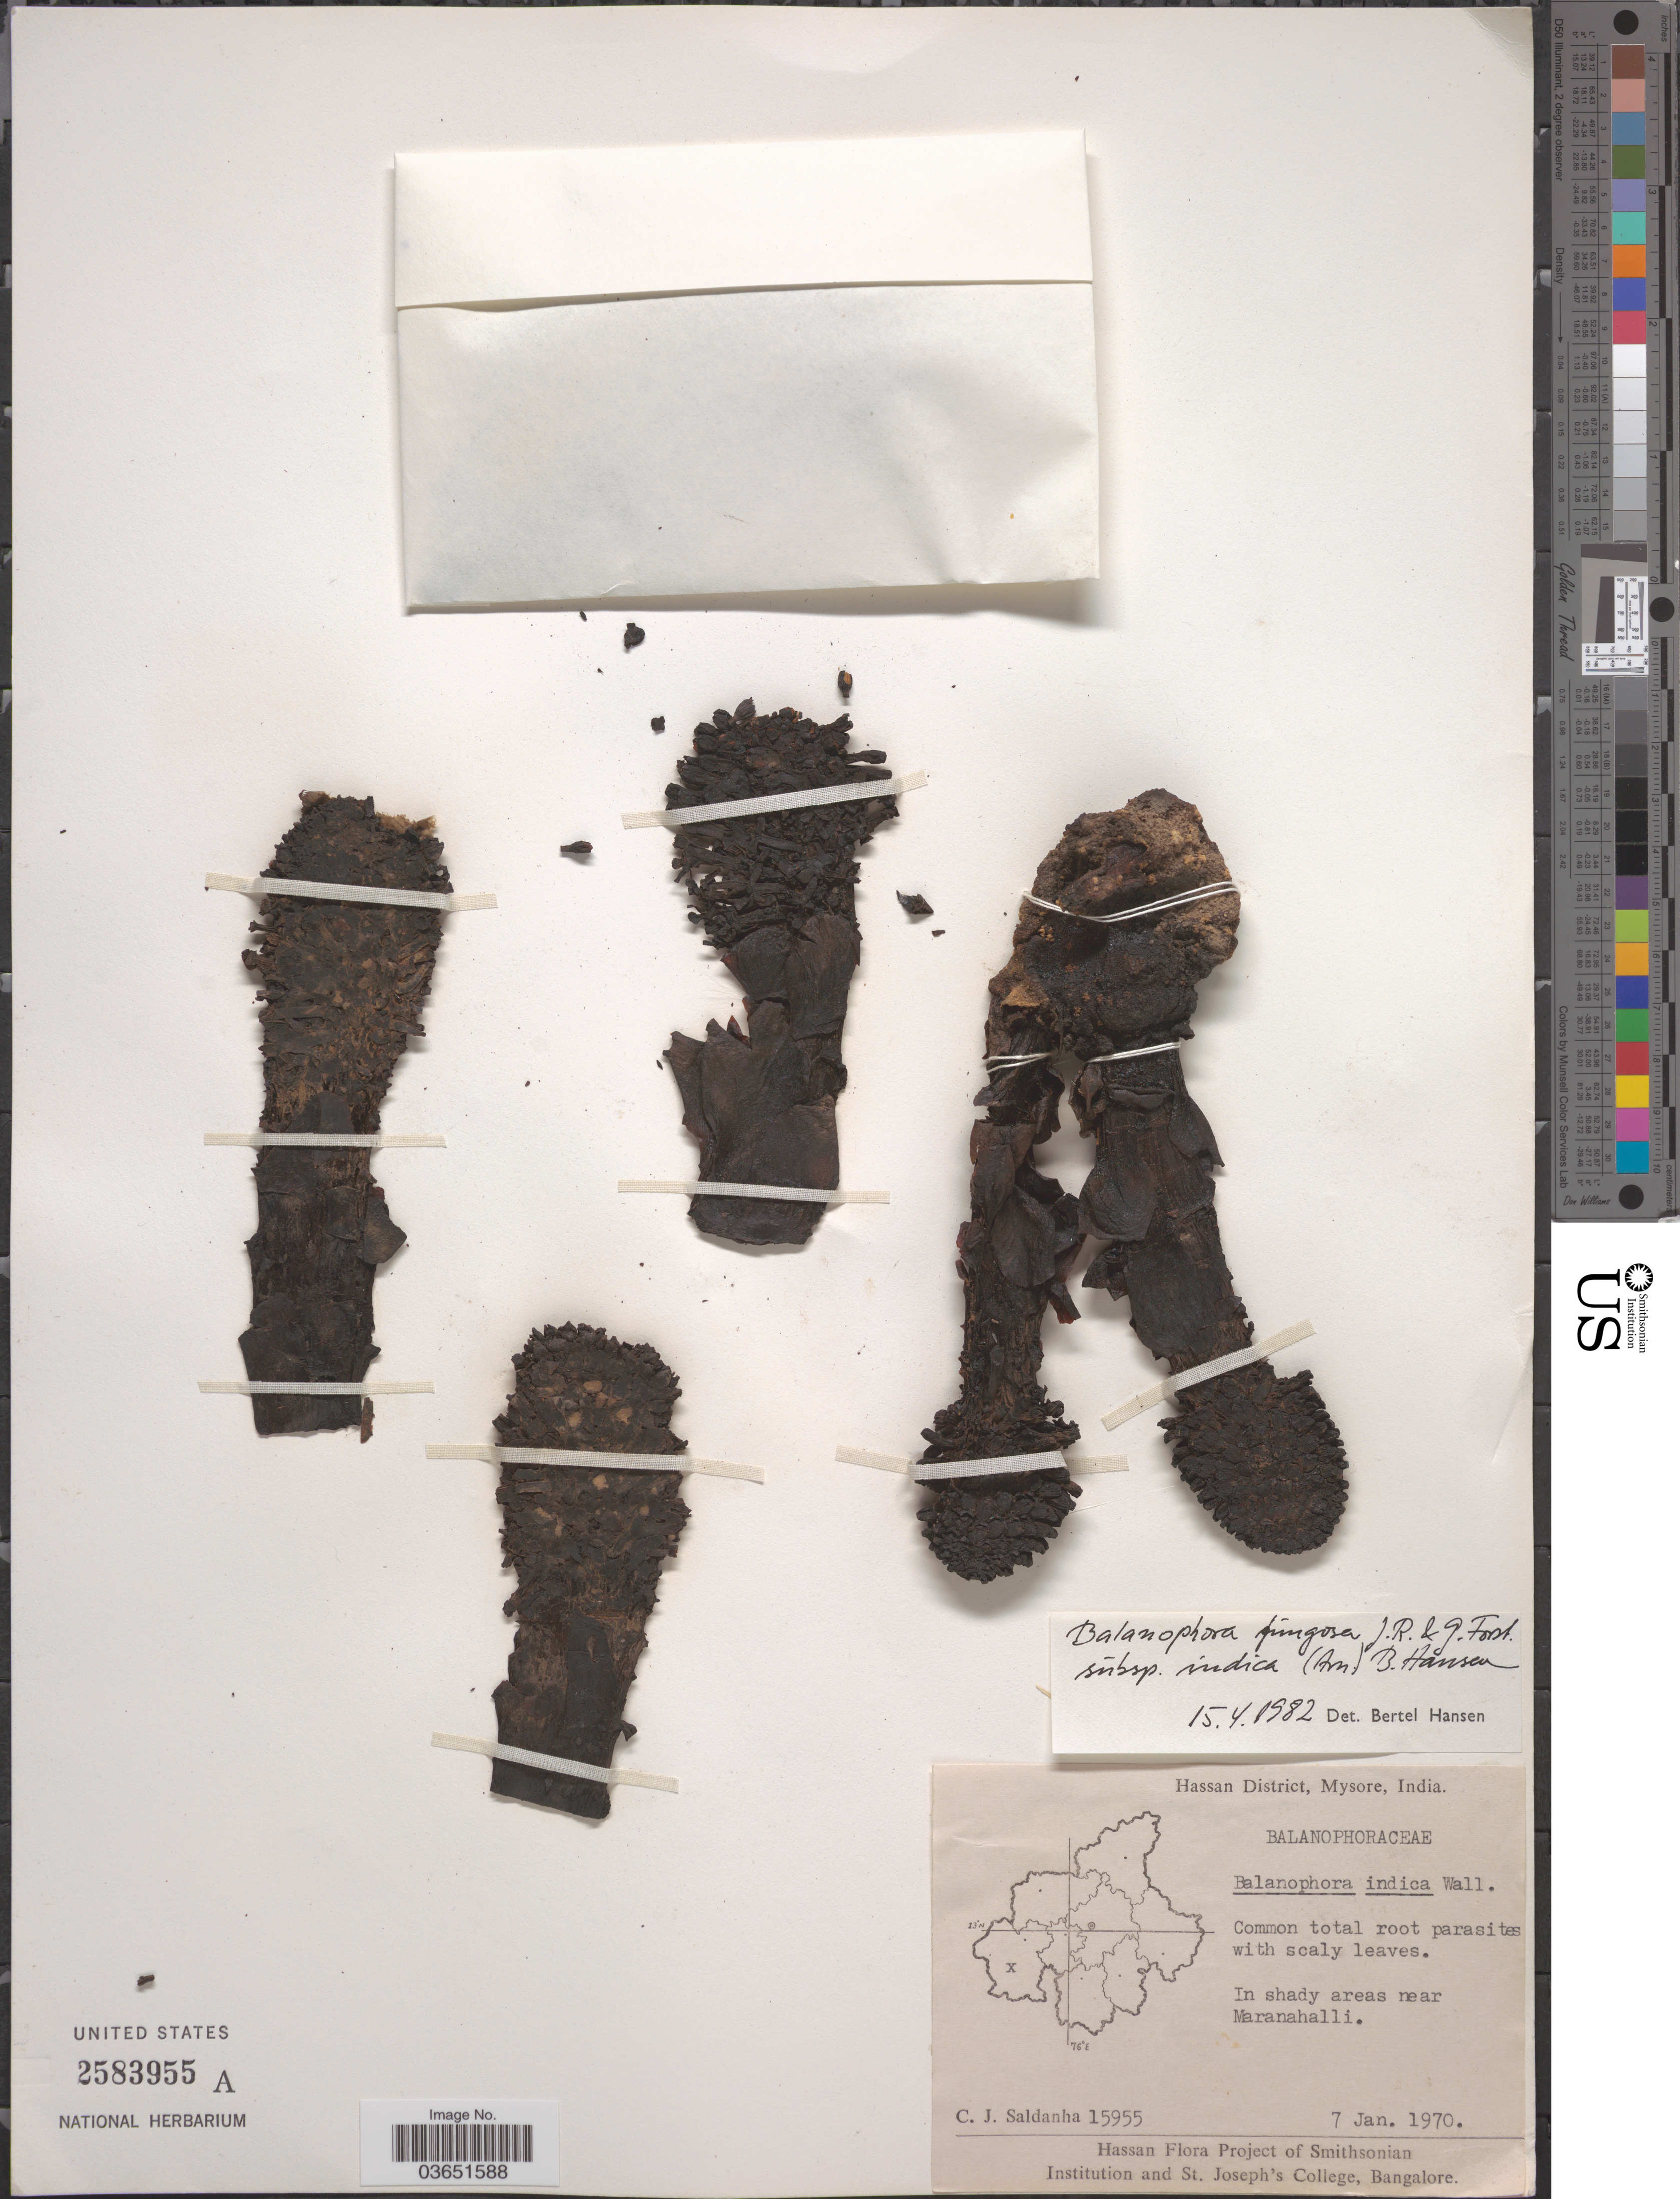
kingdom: Plantae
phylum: Tracheophyta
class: Magnoliopsida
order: Santalales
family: Balanophoraceae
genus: Balanophora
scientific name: Balanophora fungosa subsp. indica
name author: (Arn.) B. Hansen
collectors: C. J. Saldanha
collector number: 15955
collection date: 1970-01-07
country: India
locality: Hassan District, Mysore. In shady areas near Maranahalli.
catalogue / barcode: US 2583955A